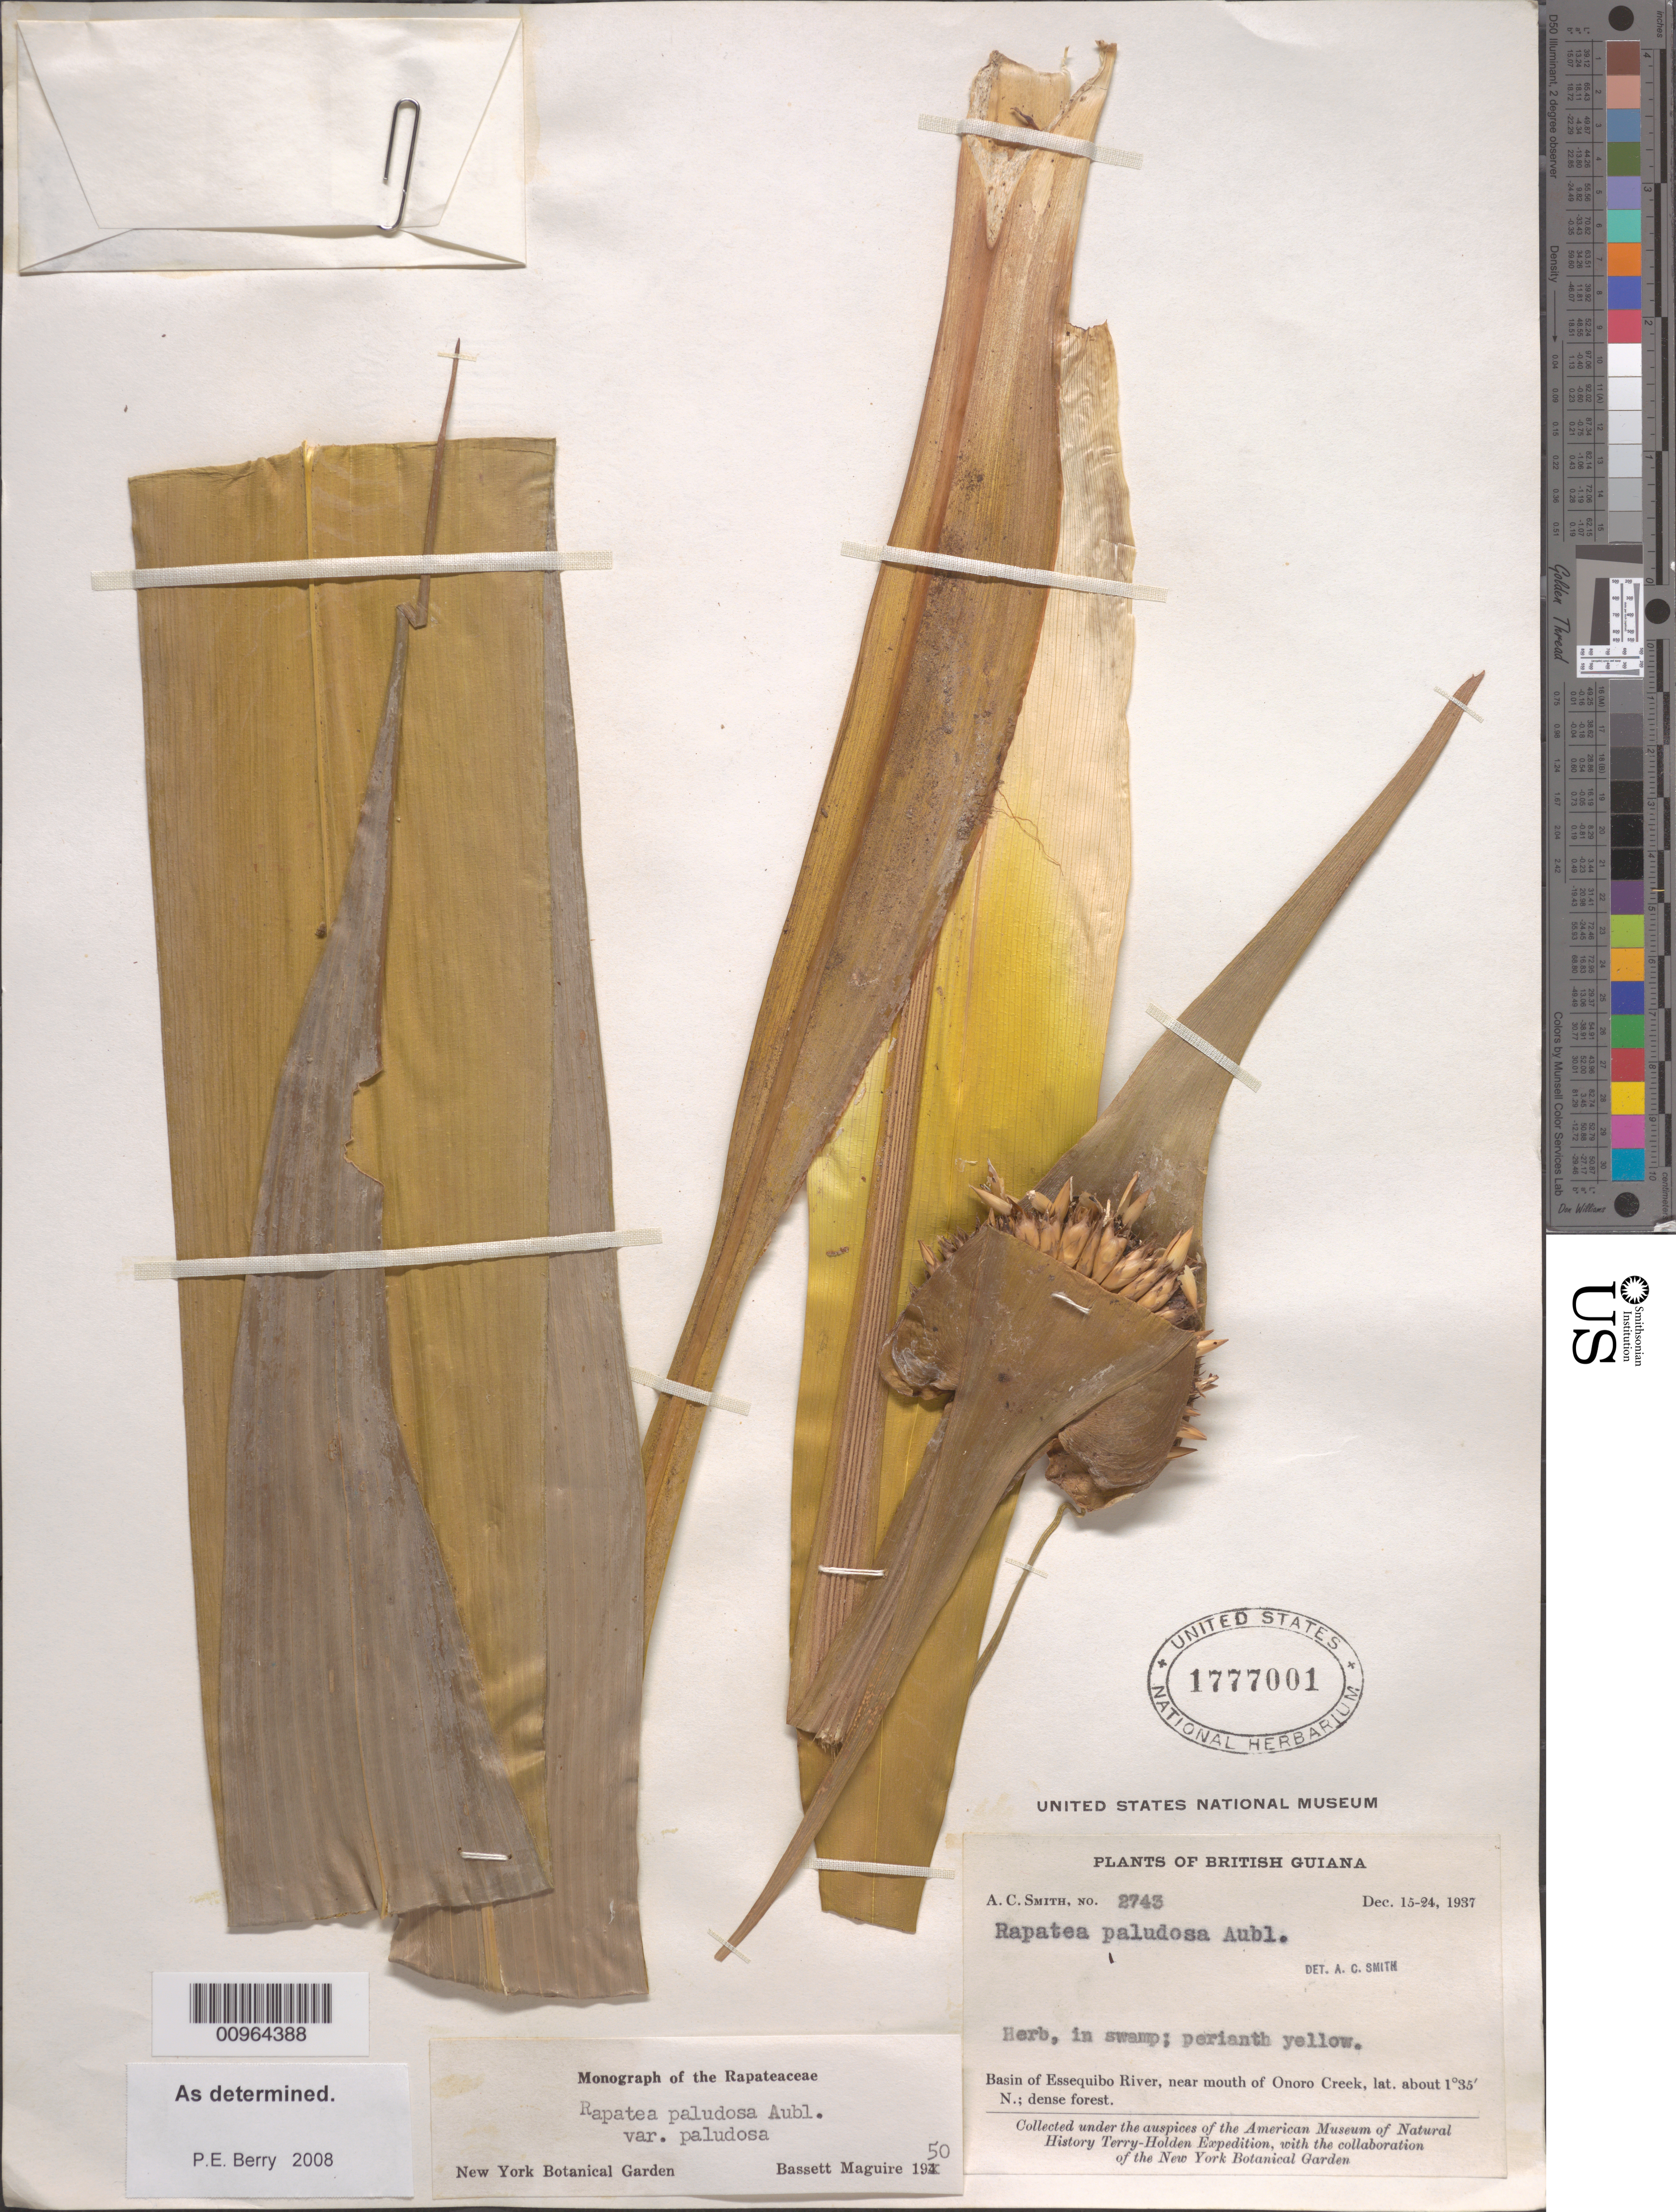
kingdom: Plantae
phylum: Tracheophyta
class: Liliopsida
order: Poales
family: Rapateaceae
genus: Rapatea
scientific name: Rapatea paludosa var. paludosa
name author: Aubl.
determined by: Berry, P. E., (WIS), University of Wisconsin - Madison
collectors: A. C. Smith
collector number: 2743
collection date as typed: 15-Dec-37 to 24-Dec-37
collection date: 1937-12-15/1937-12-24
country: Guyana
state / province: U. Takutu-U. Essequibo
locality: Onoro Creek (near mouth), Essequibo River basin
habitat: Swamp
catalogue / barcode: US 1777001